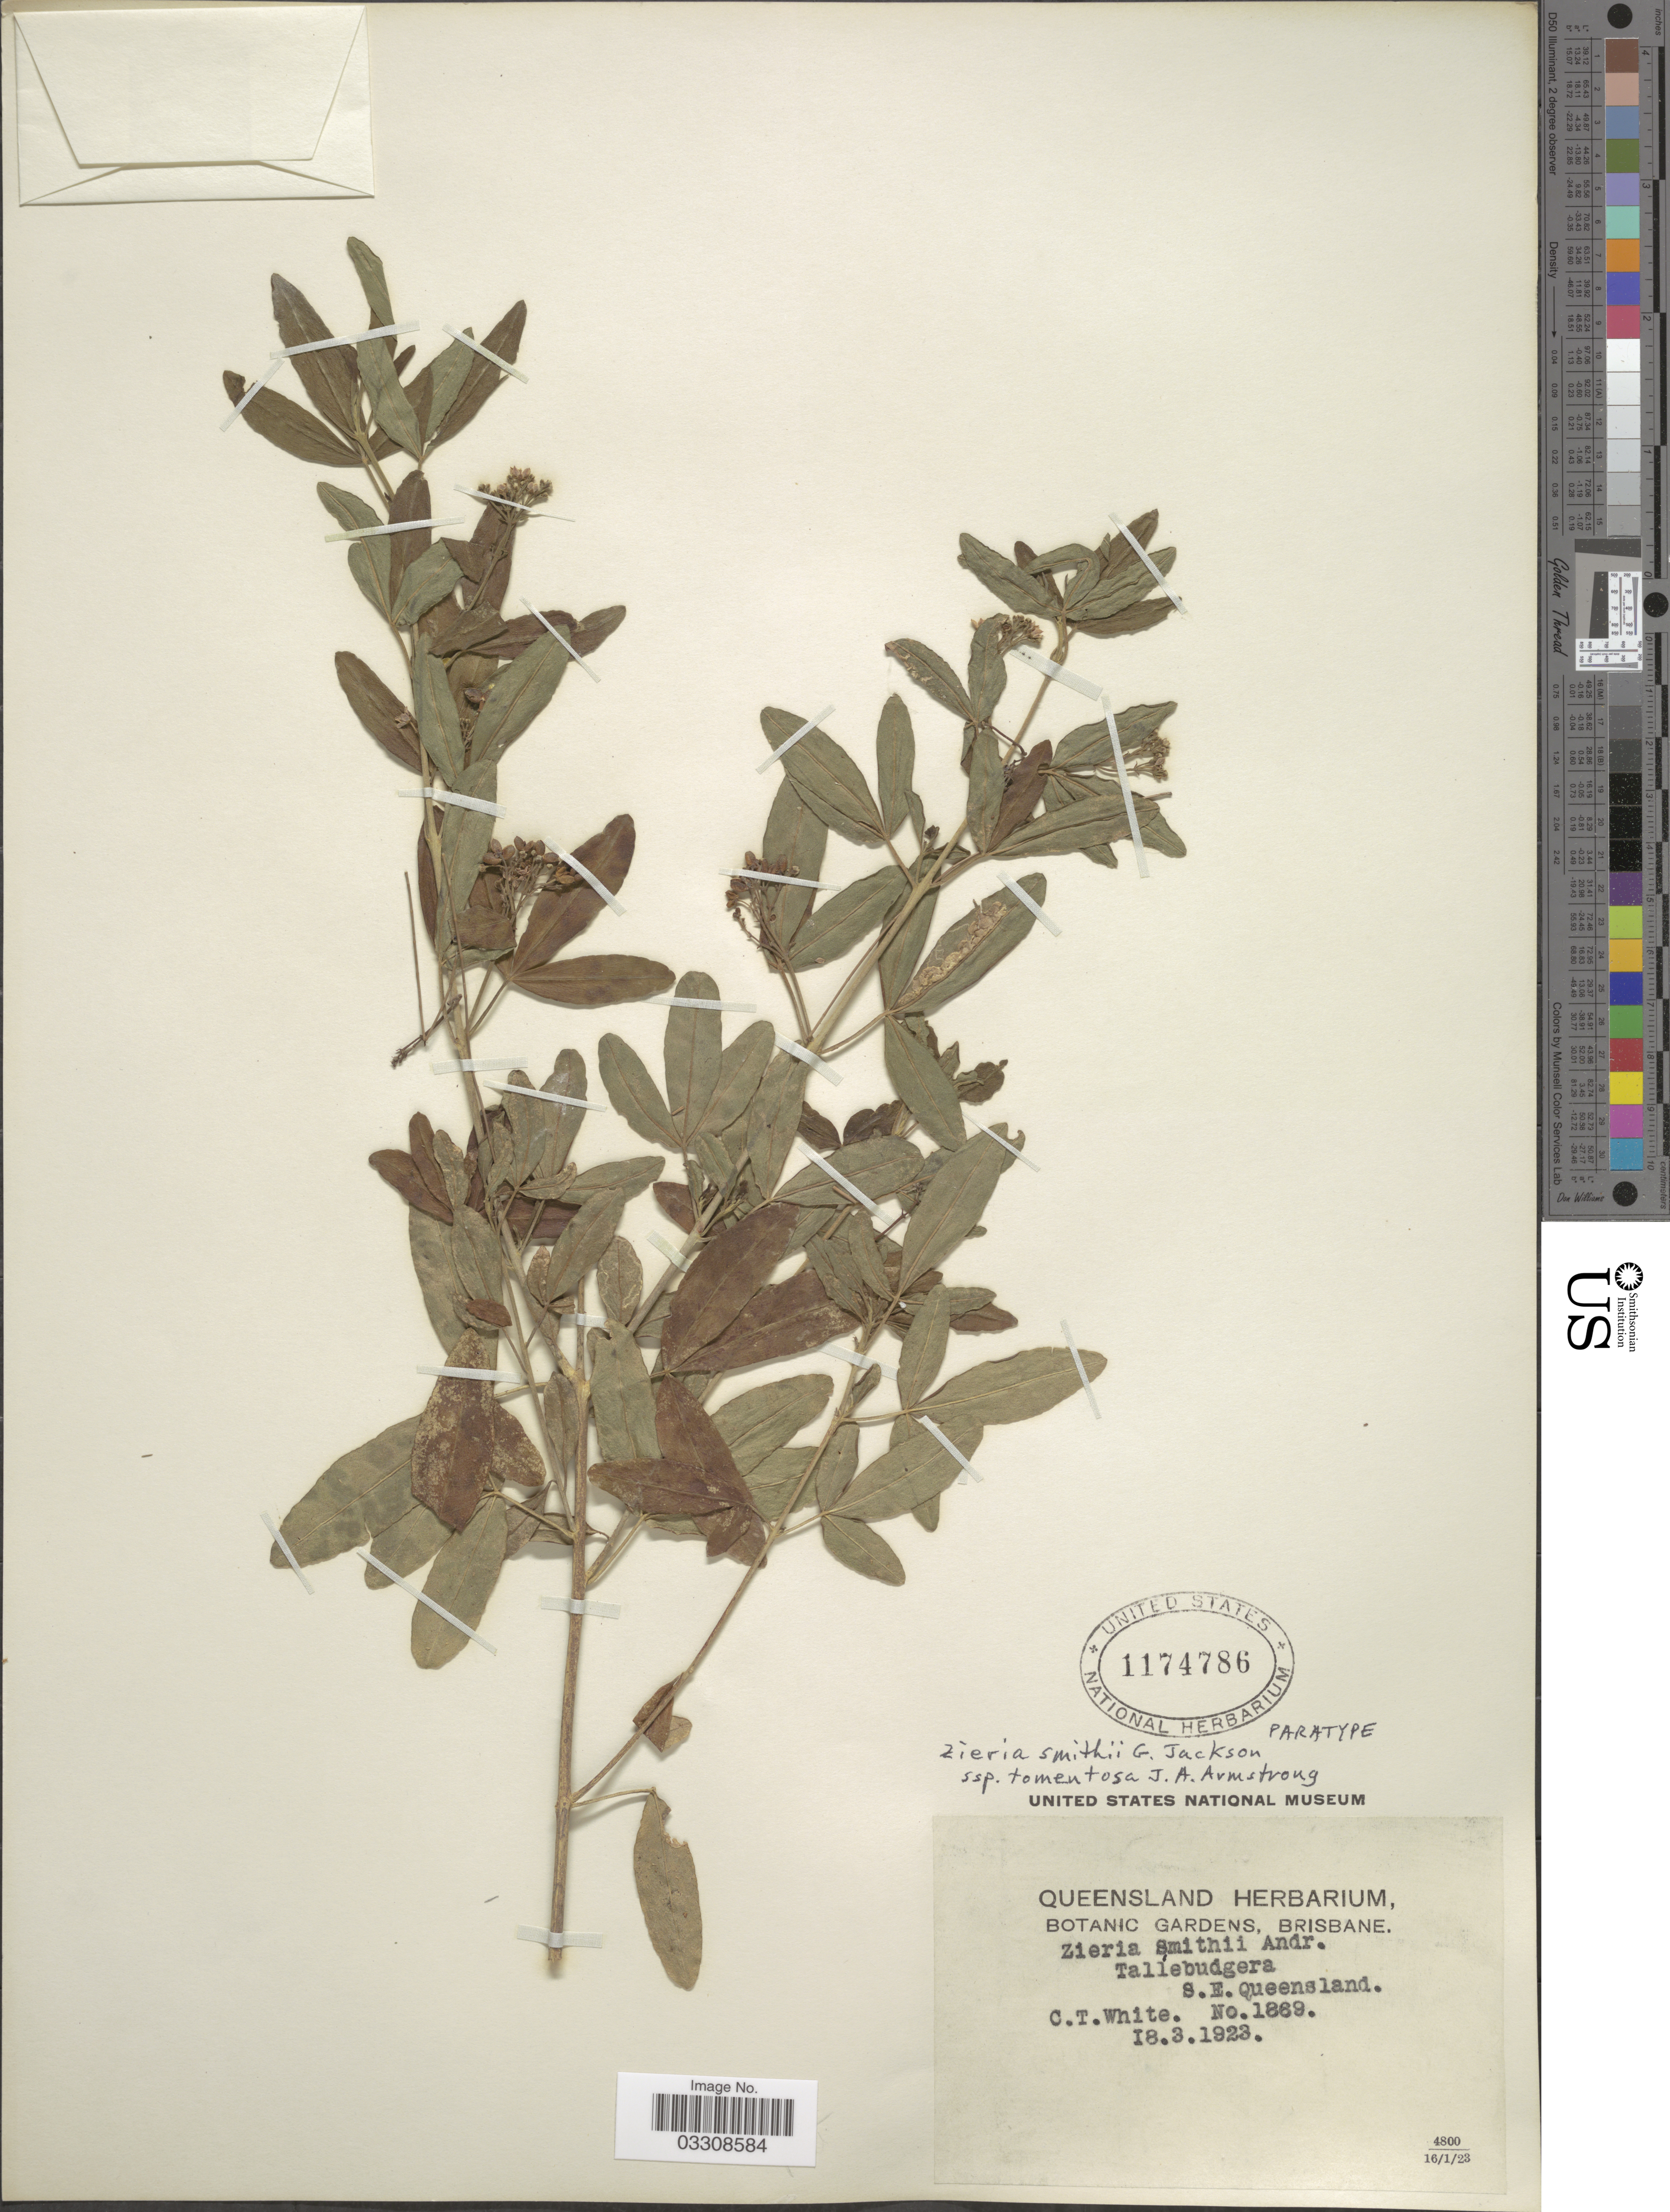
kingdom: Plantae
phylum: Tracheophyta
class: Magnoliopsida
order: Sapindales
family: Rutaceae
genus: Zieria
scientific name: Zieria smithii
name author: Jacks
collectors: C. T. White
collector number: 1869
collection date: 1923-03-18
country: Australia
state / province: Queensland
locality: Tallebudgera. S.E. Queensland.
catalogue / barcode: US 1174786